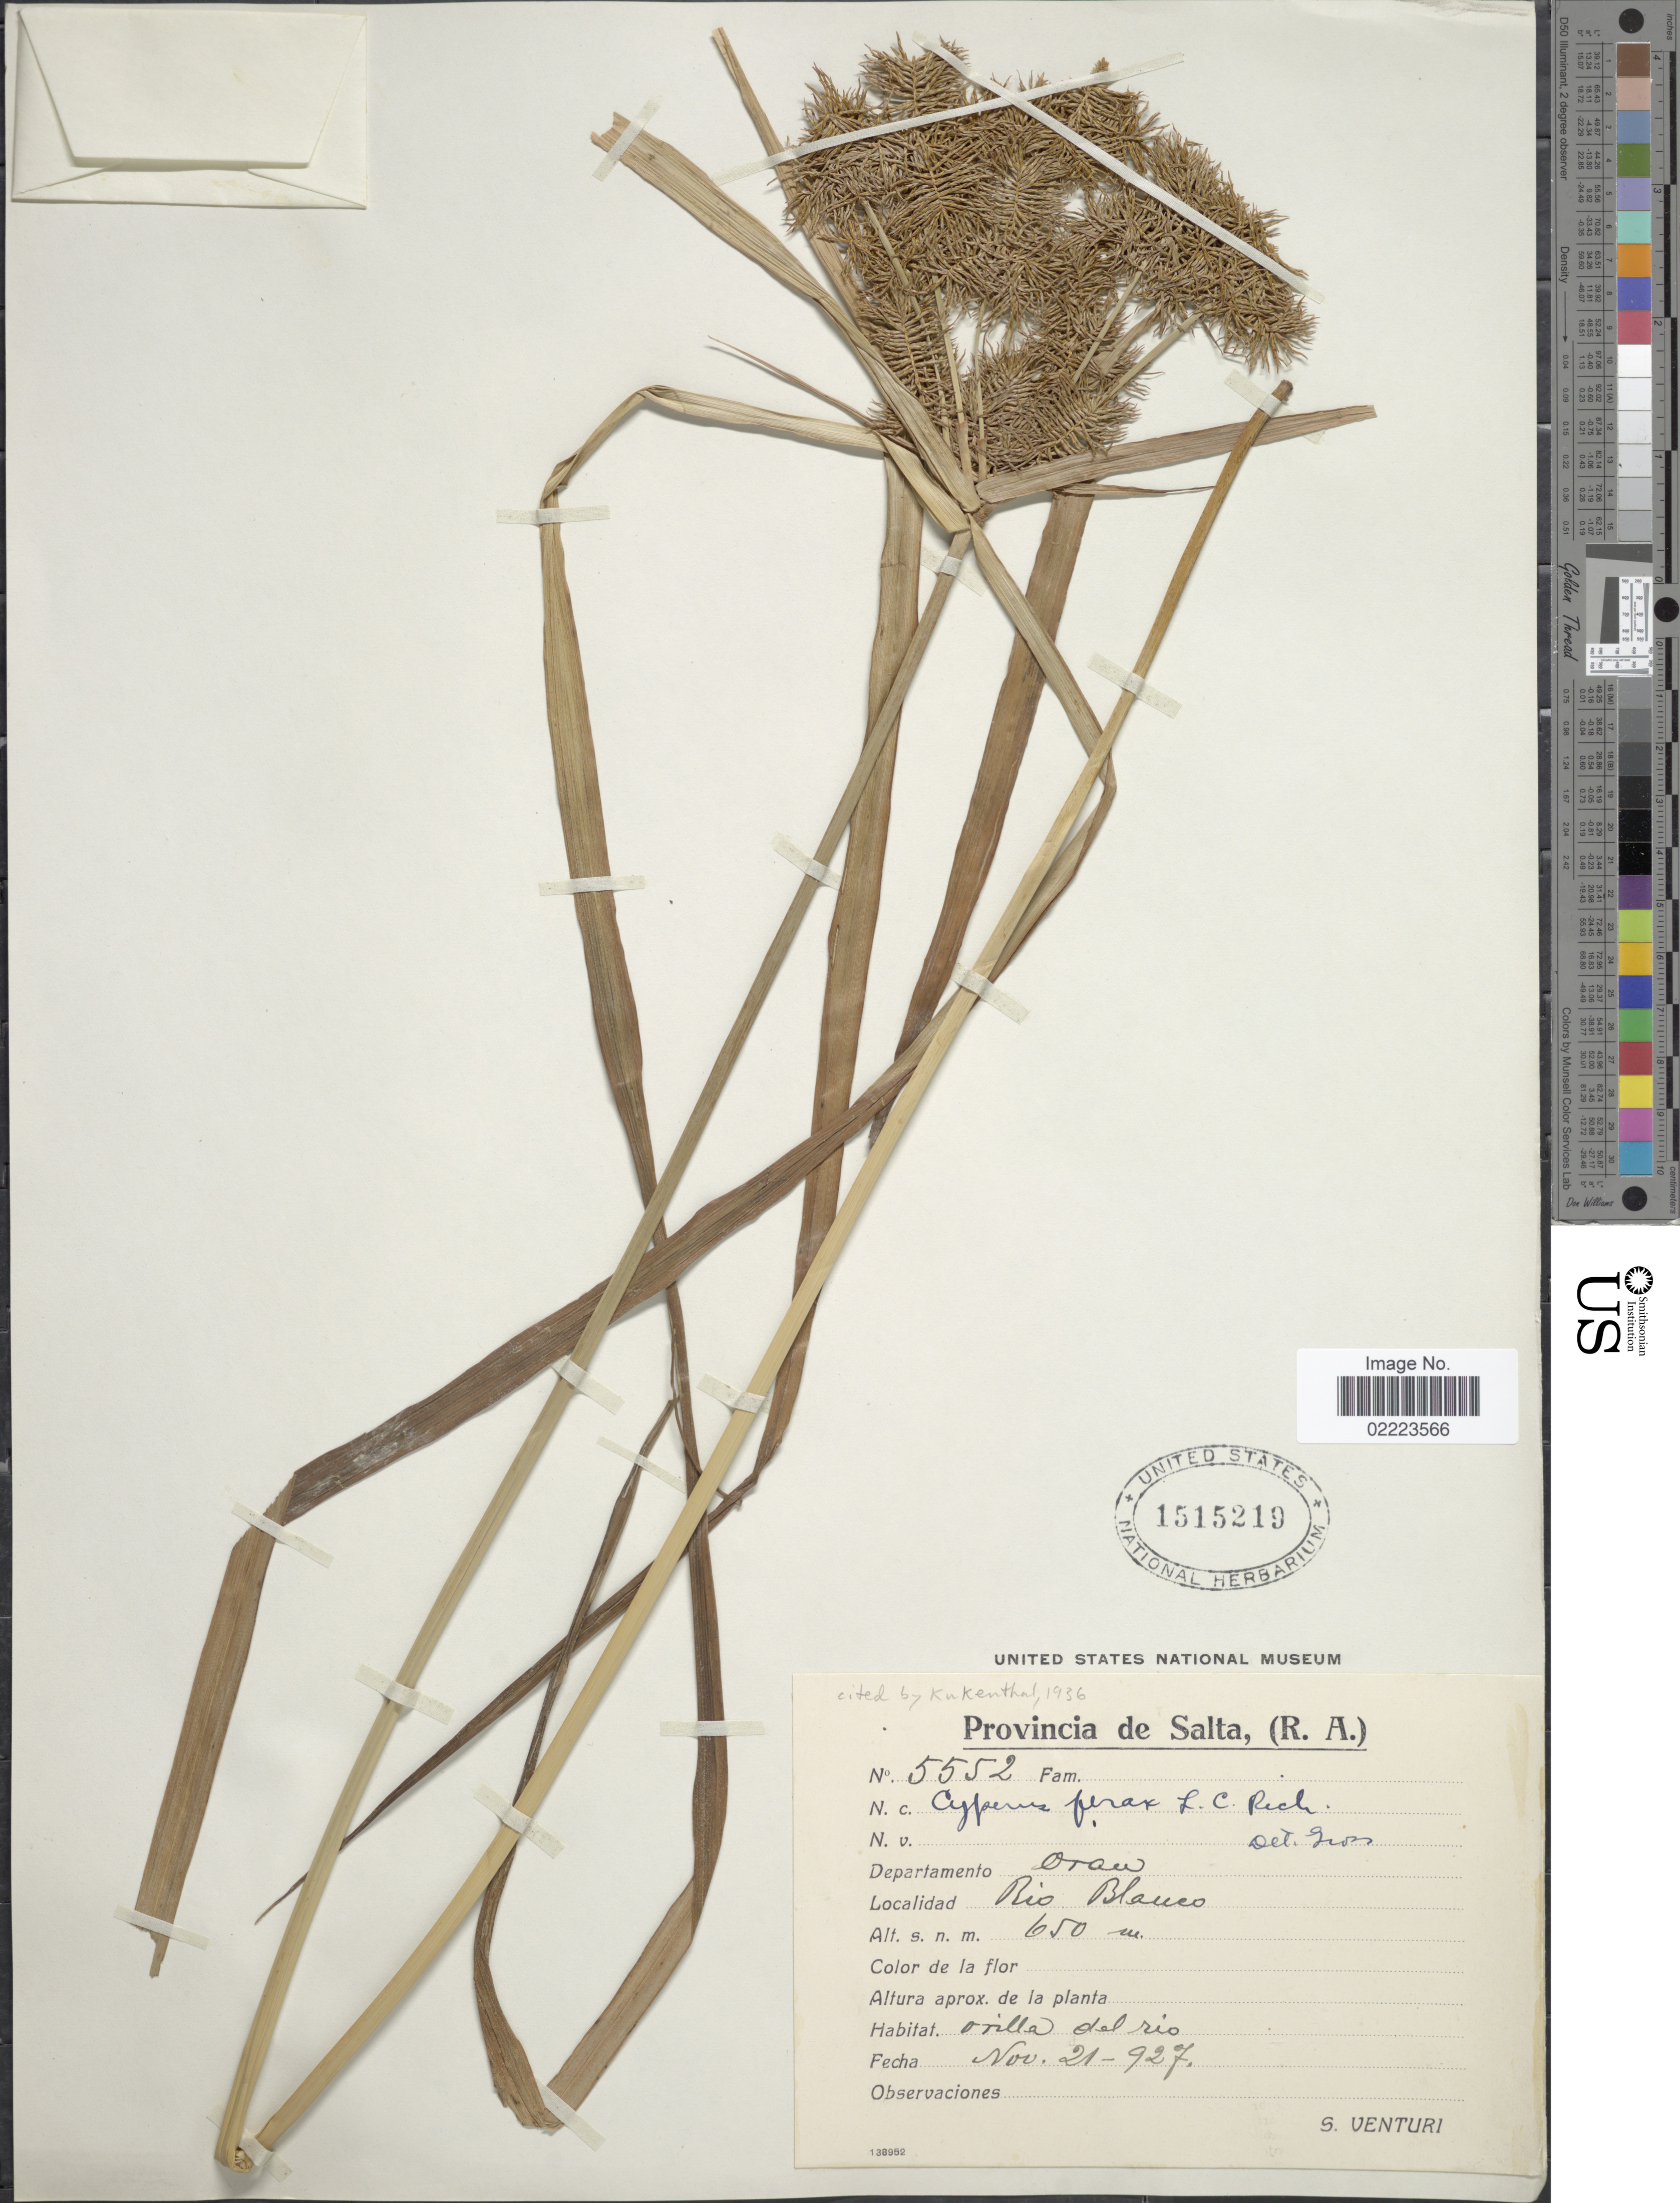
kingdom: Plantae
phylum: Tracheophyta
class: Liliopsida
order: Poales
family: Cyperaceae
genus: Cyperus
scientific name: Cyperus odoratus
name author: L.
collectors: S. Venturi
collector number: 5552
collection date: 1927-11-21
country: Argentina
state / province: Salta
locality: (R.A.) Departamento Oran. Rio Blanco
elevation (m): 650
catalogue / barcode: US 1515219